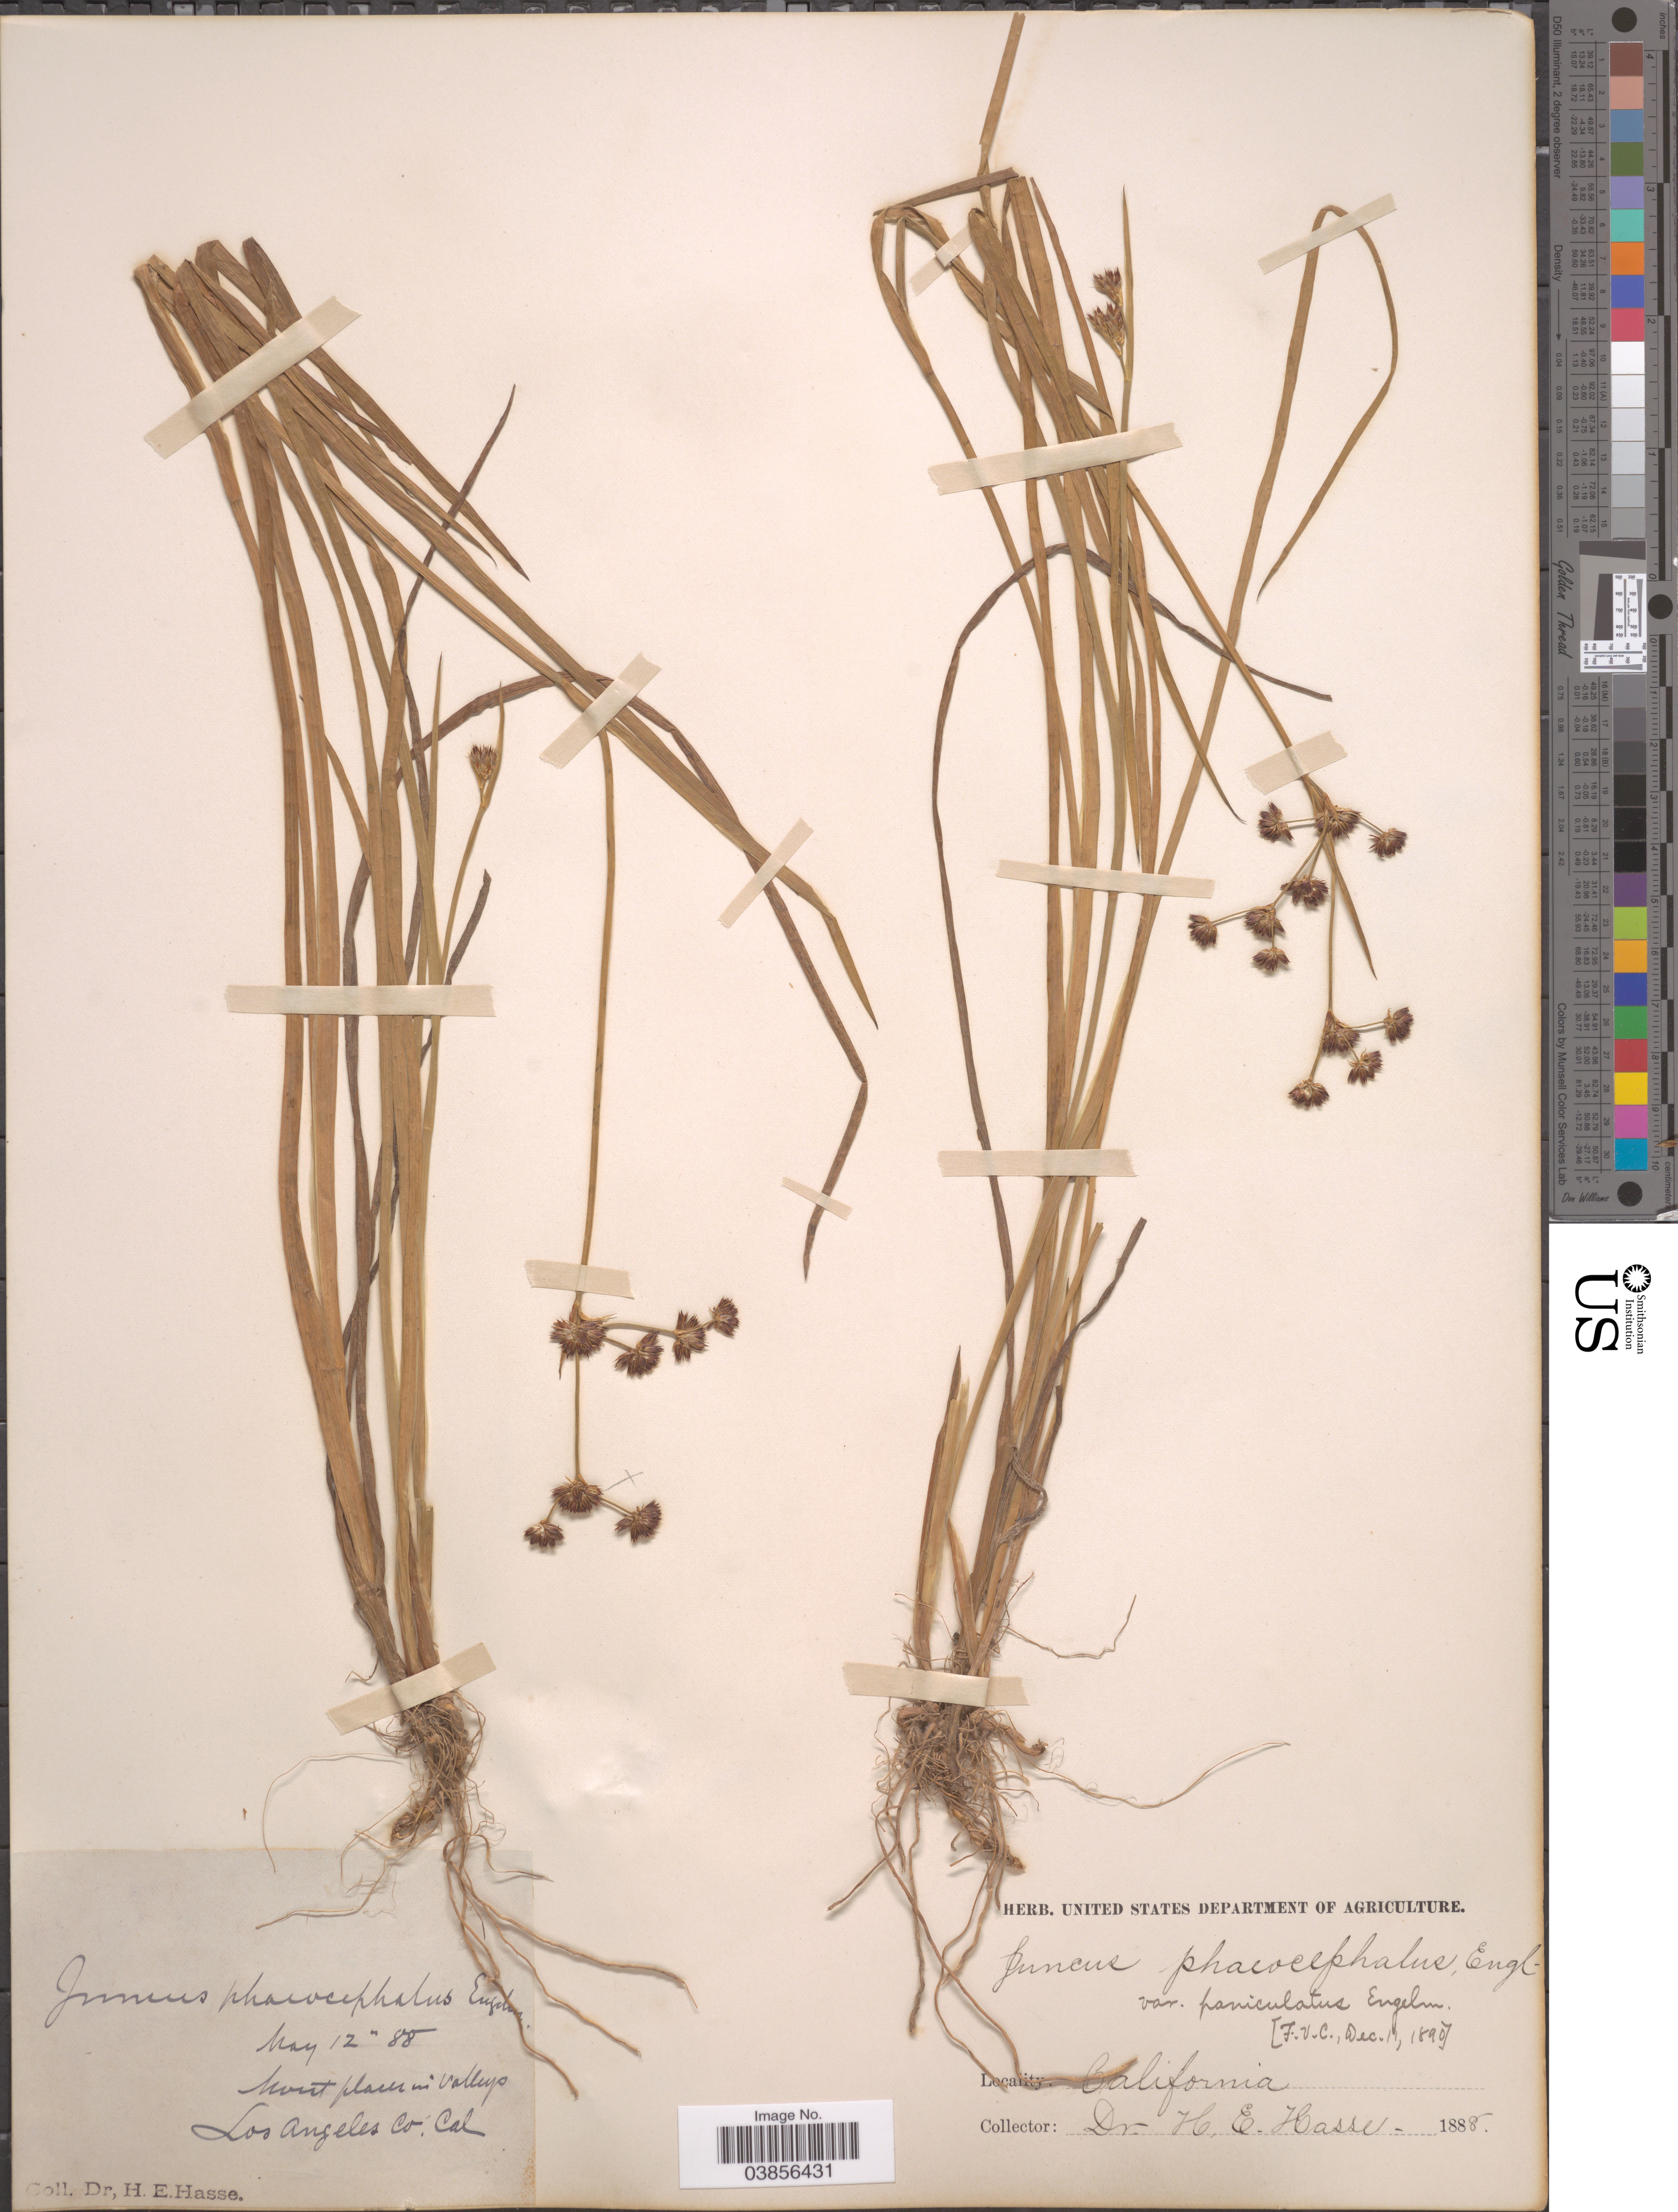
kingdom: Plantae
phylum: Tracheophyta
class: Liliopsida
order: Poales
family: Juncaceae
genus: Juncus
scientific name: Juncus phaeocephalus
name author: Engelm.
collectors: H. E. Hasse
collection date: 1888-05-12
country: United States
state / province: California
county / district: Los Angeles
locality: Mont placer in Valleys. Los Angeles Co.